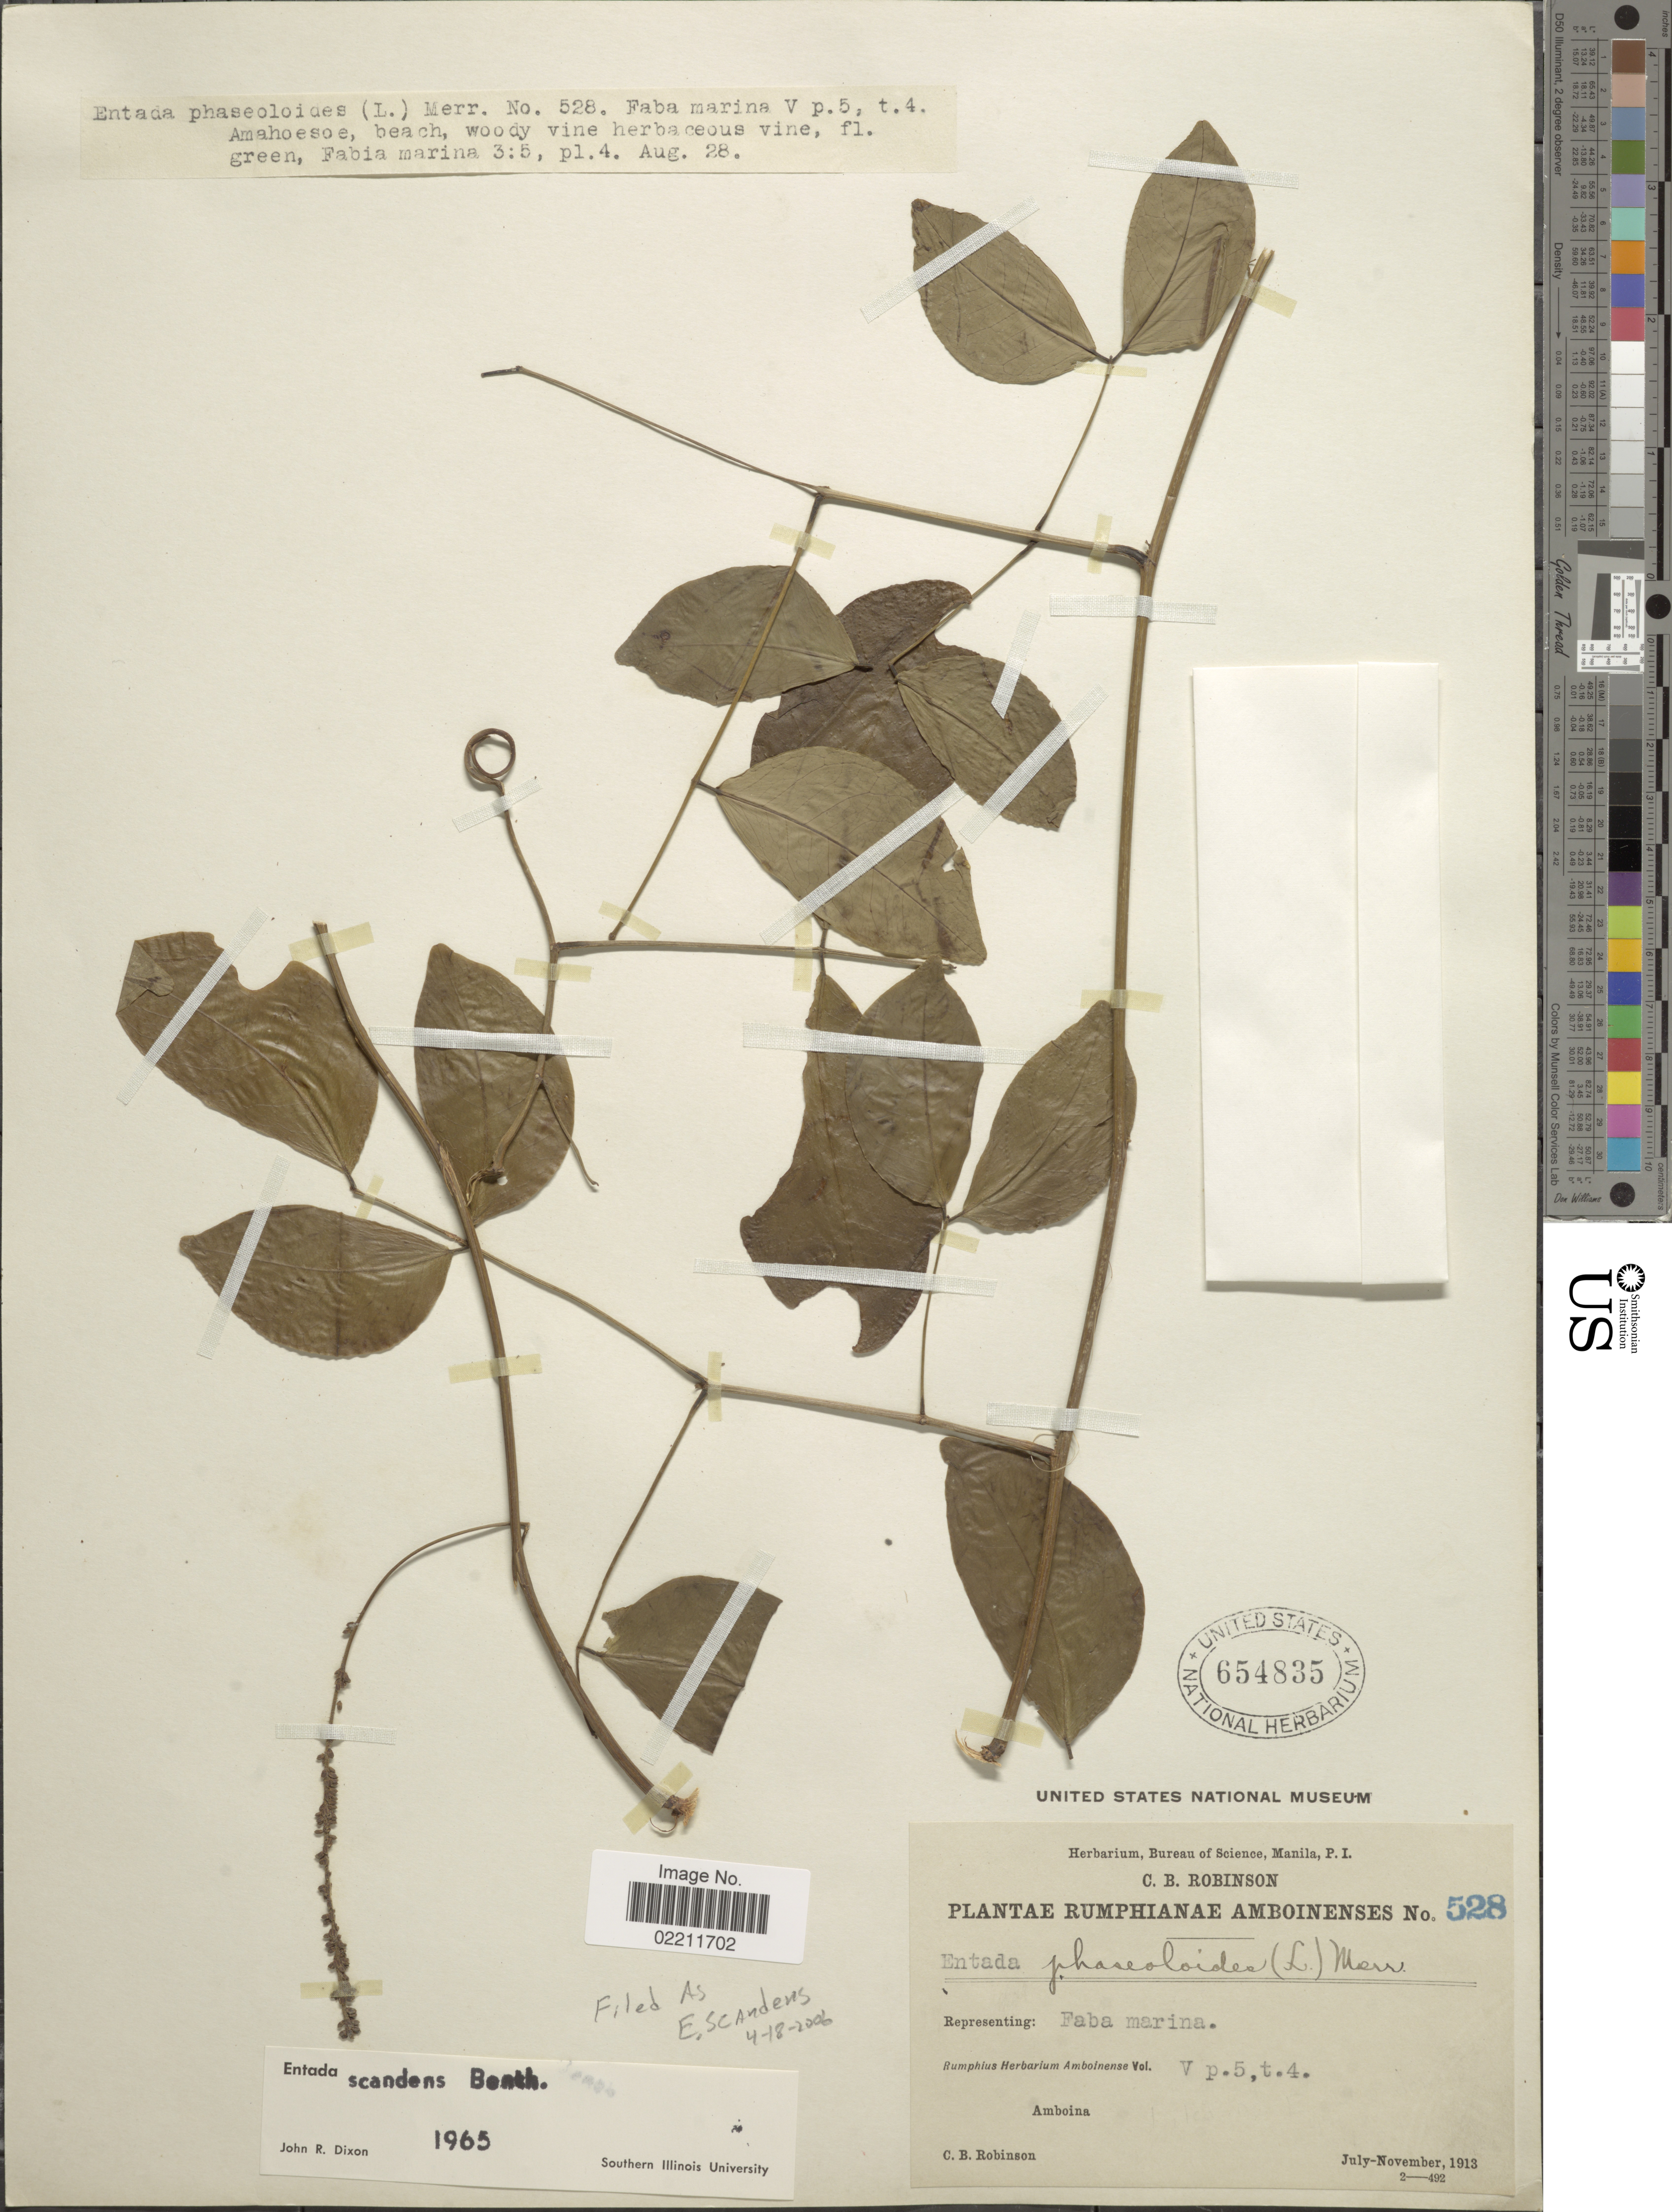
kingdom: Plantae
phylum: Tracheophyta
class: Magnoliopsida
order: Fabales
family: Fabaceae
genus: Entada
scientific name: Entada phaseoloides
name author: (L.) Merr.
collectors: C. Robinson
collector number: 528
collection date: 1913-07/1913-11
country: Indonesia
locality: Amboina,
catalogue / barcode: US 654835